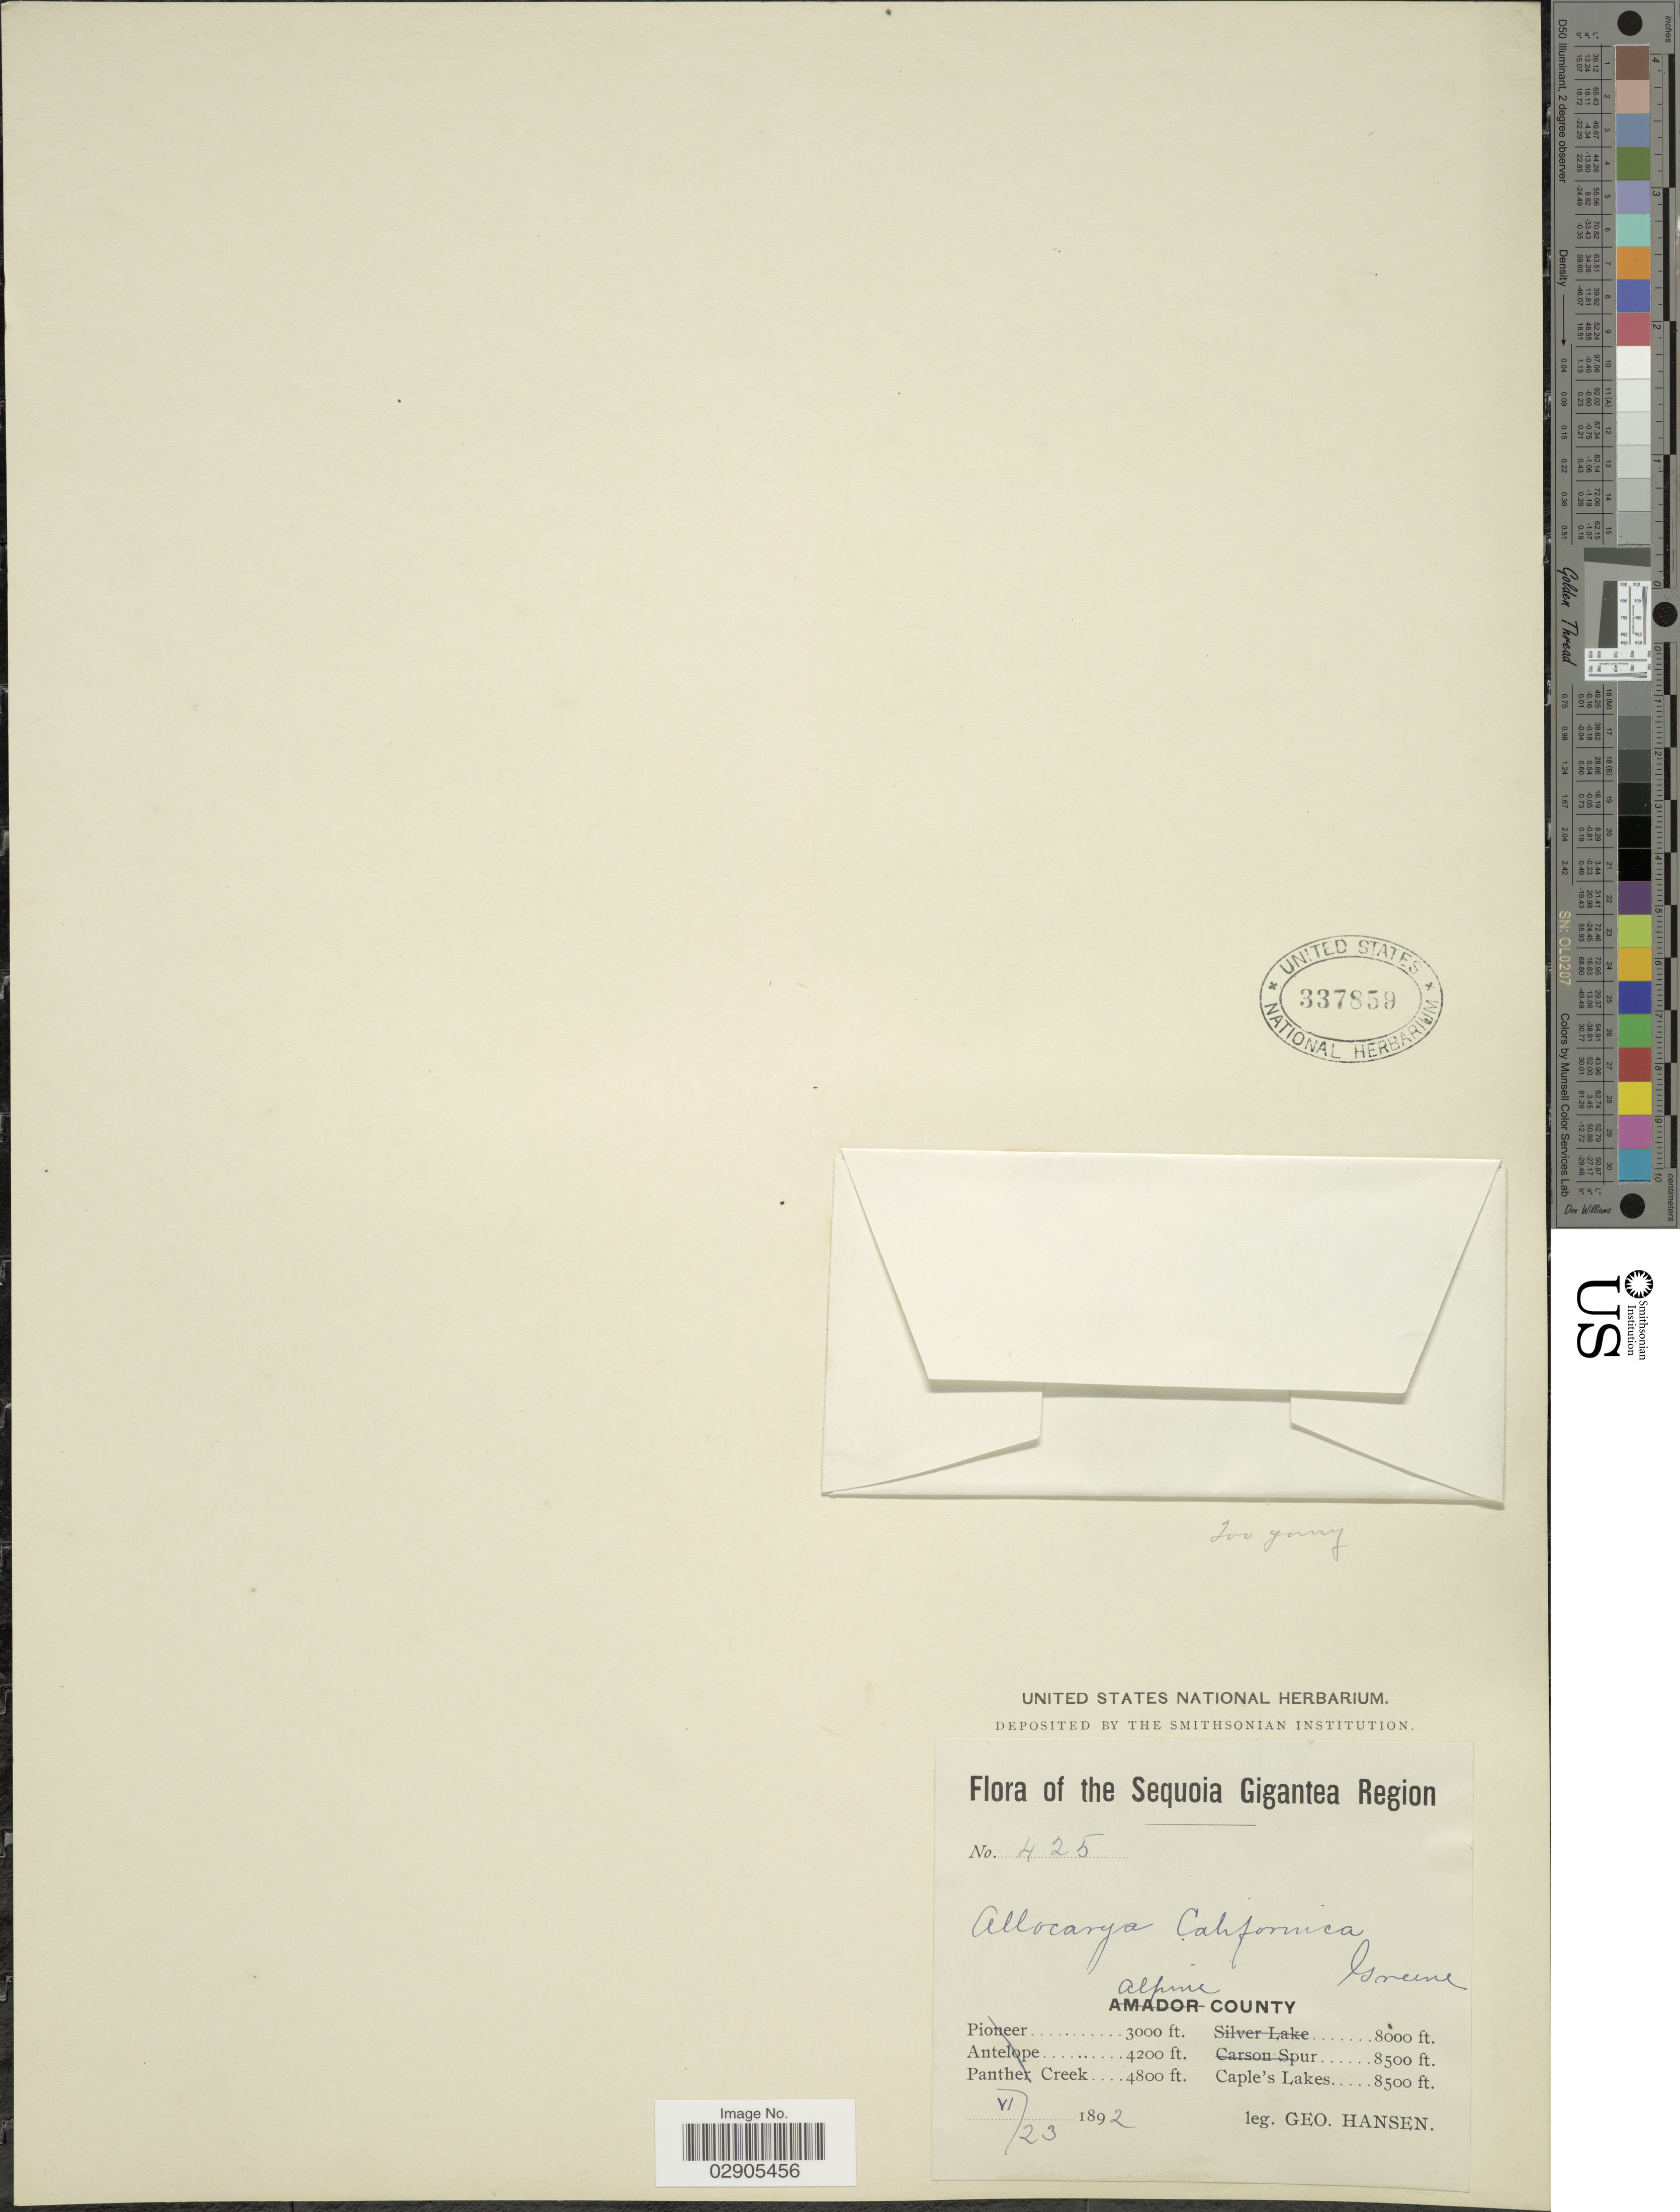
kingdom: Plantae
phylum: Tracheophyta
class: Magnoliopsida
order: Boraginales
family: Boraginaceae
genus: Allocarya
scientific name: Allocarya sp.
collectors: G. Hansen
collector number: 425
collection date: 1892-06-23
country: United States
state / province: California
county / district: Alpine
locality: Sequoia Gigantea Region. Alpine County. Caple's Lakes.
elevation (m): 2591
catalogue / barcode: US 337859